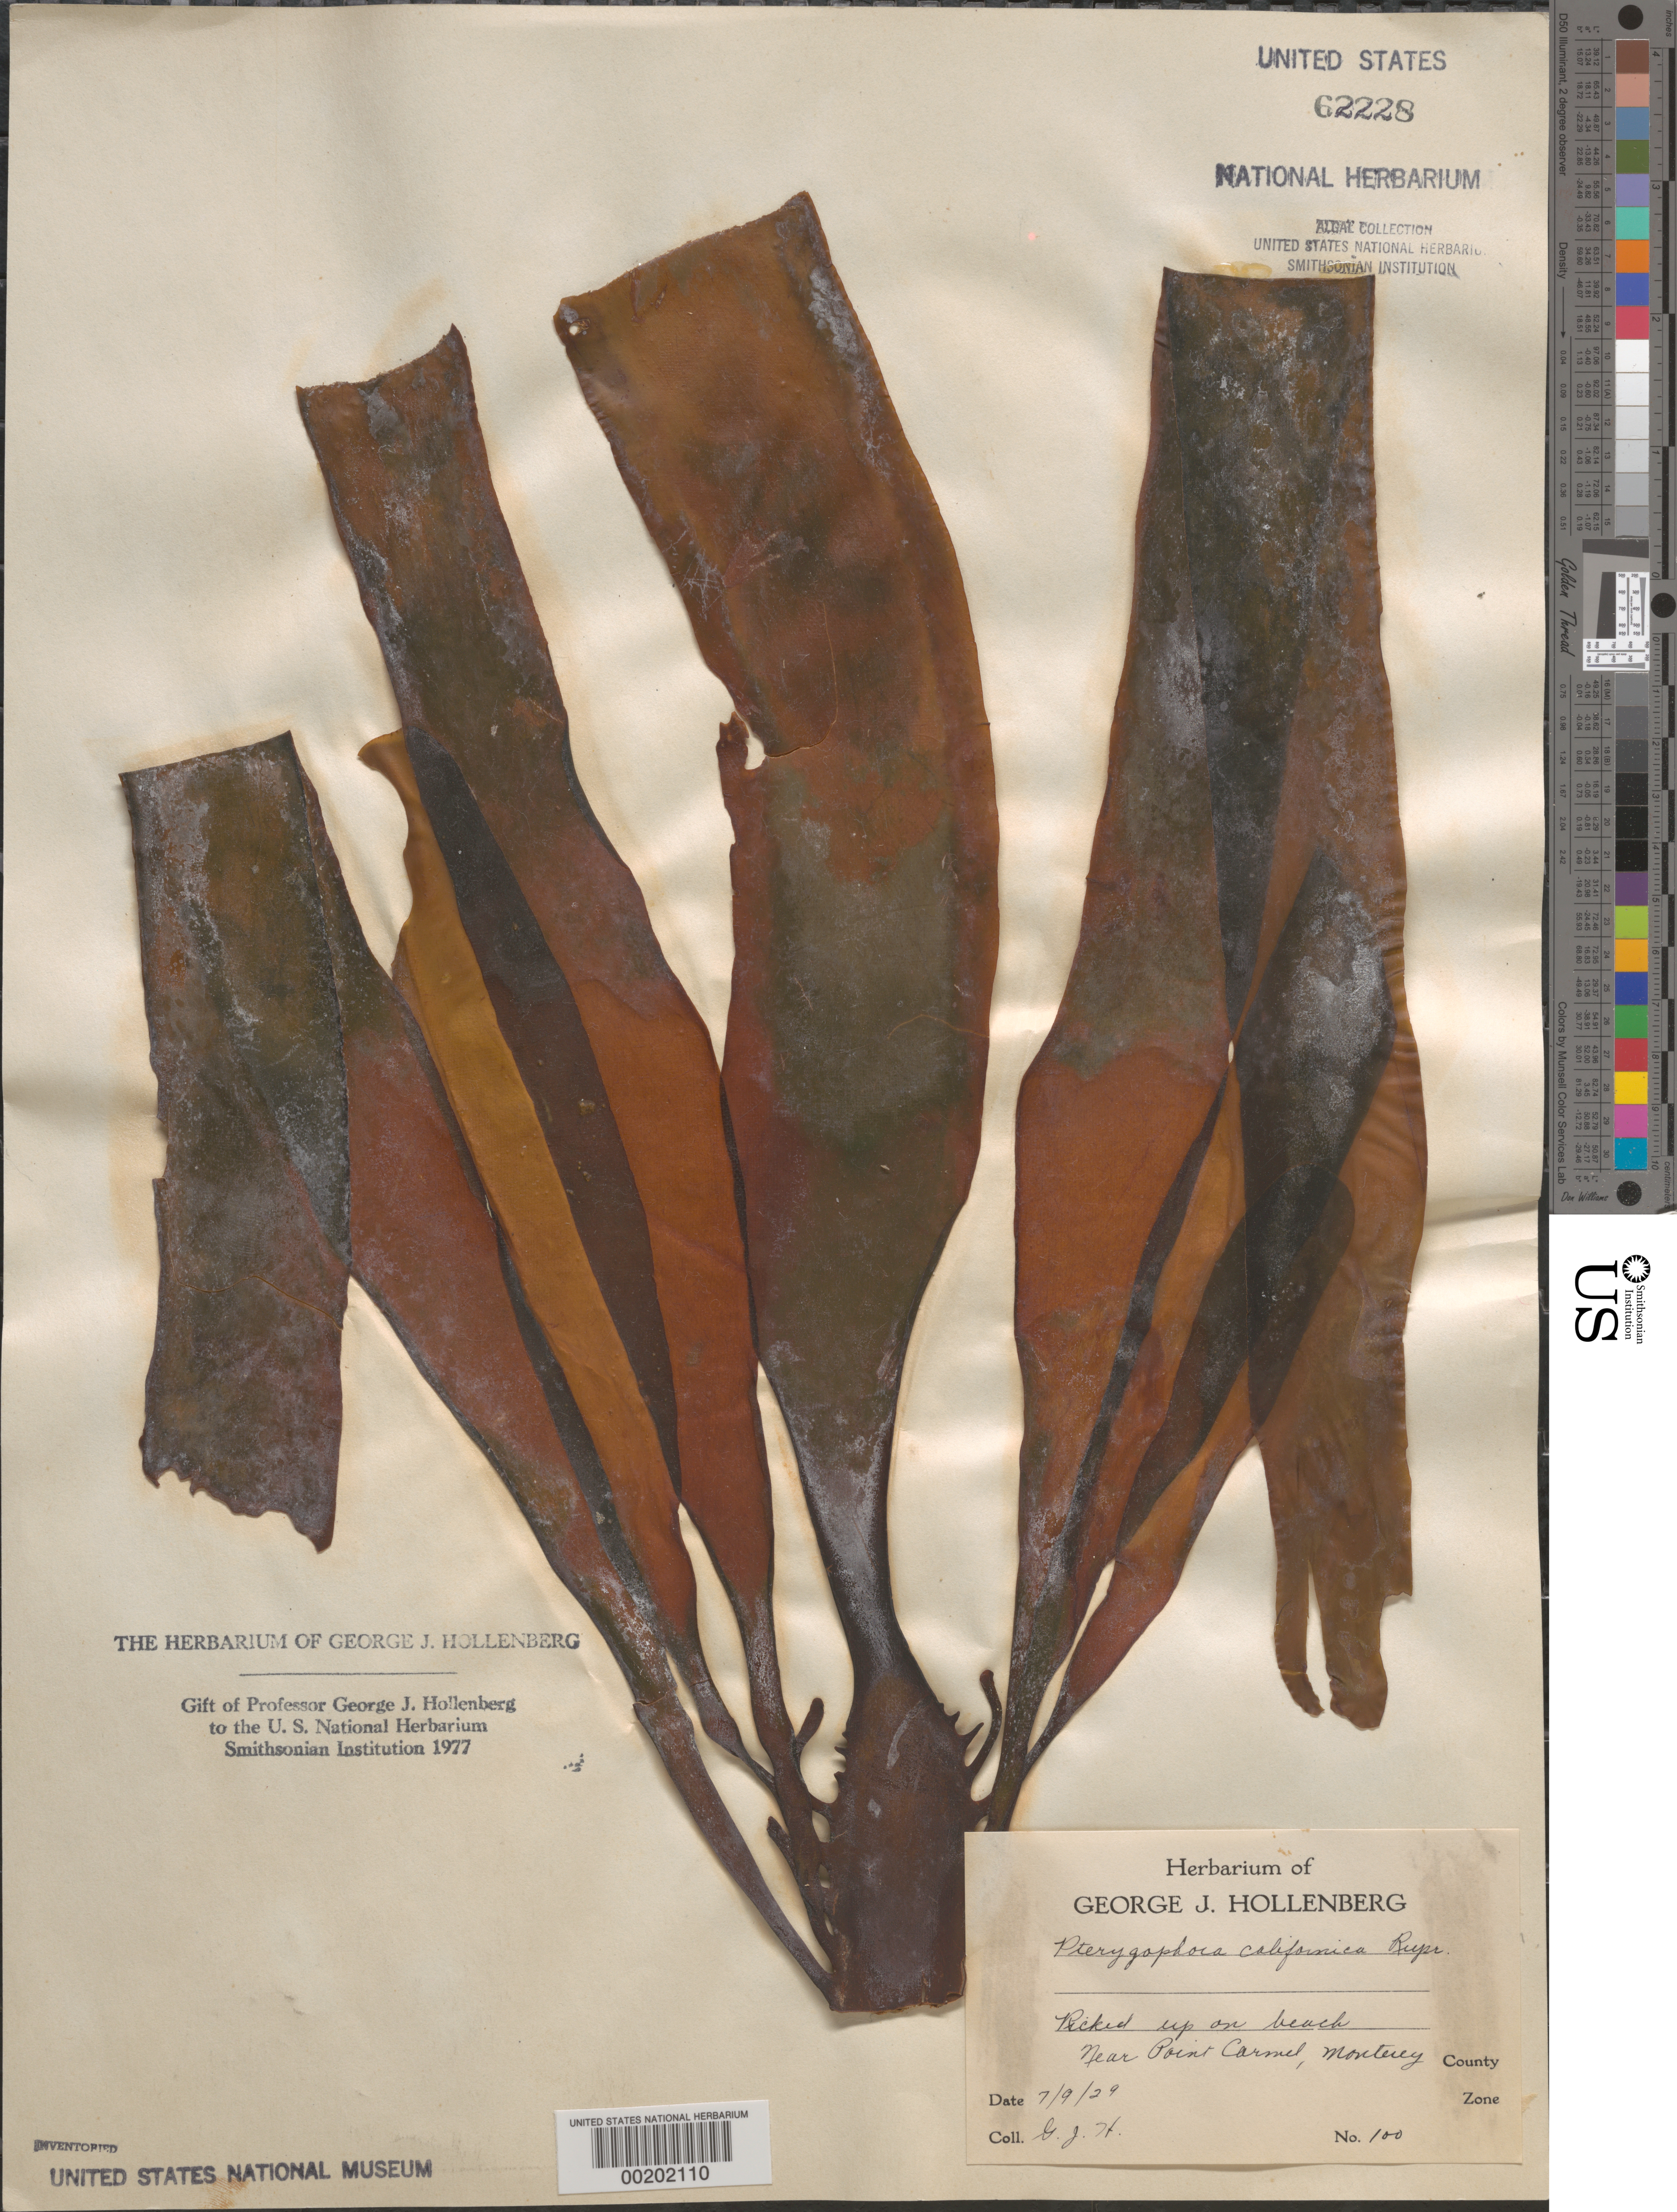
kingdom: Chromista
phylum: Ochrophyta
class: Phaeophyceae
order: Laminariales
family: Alariaceae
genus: Pterygophora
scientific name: Pterygophora californica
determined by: Hollenberg, George J.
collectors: G. Hollenberg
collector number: GJH 100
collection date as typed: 09 Jul 1929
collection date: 1929-07-09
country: United States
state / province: California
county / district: Monterey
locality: Near Point Carmel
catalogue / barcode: US 62228